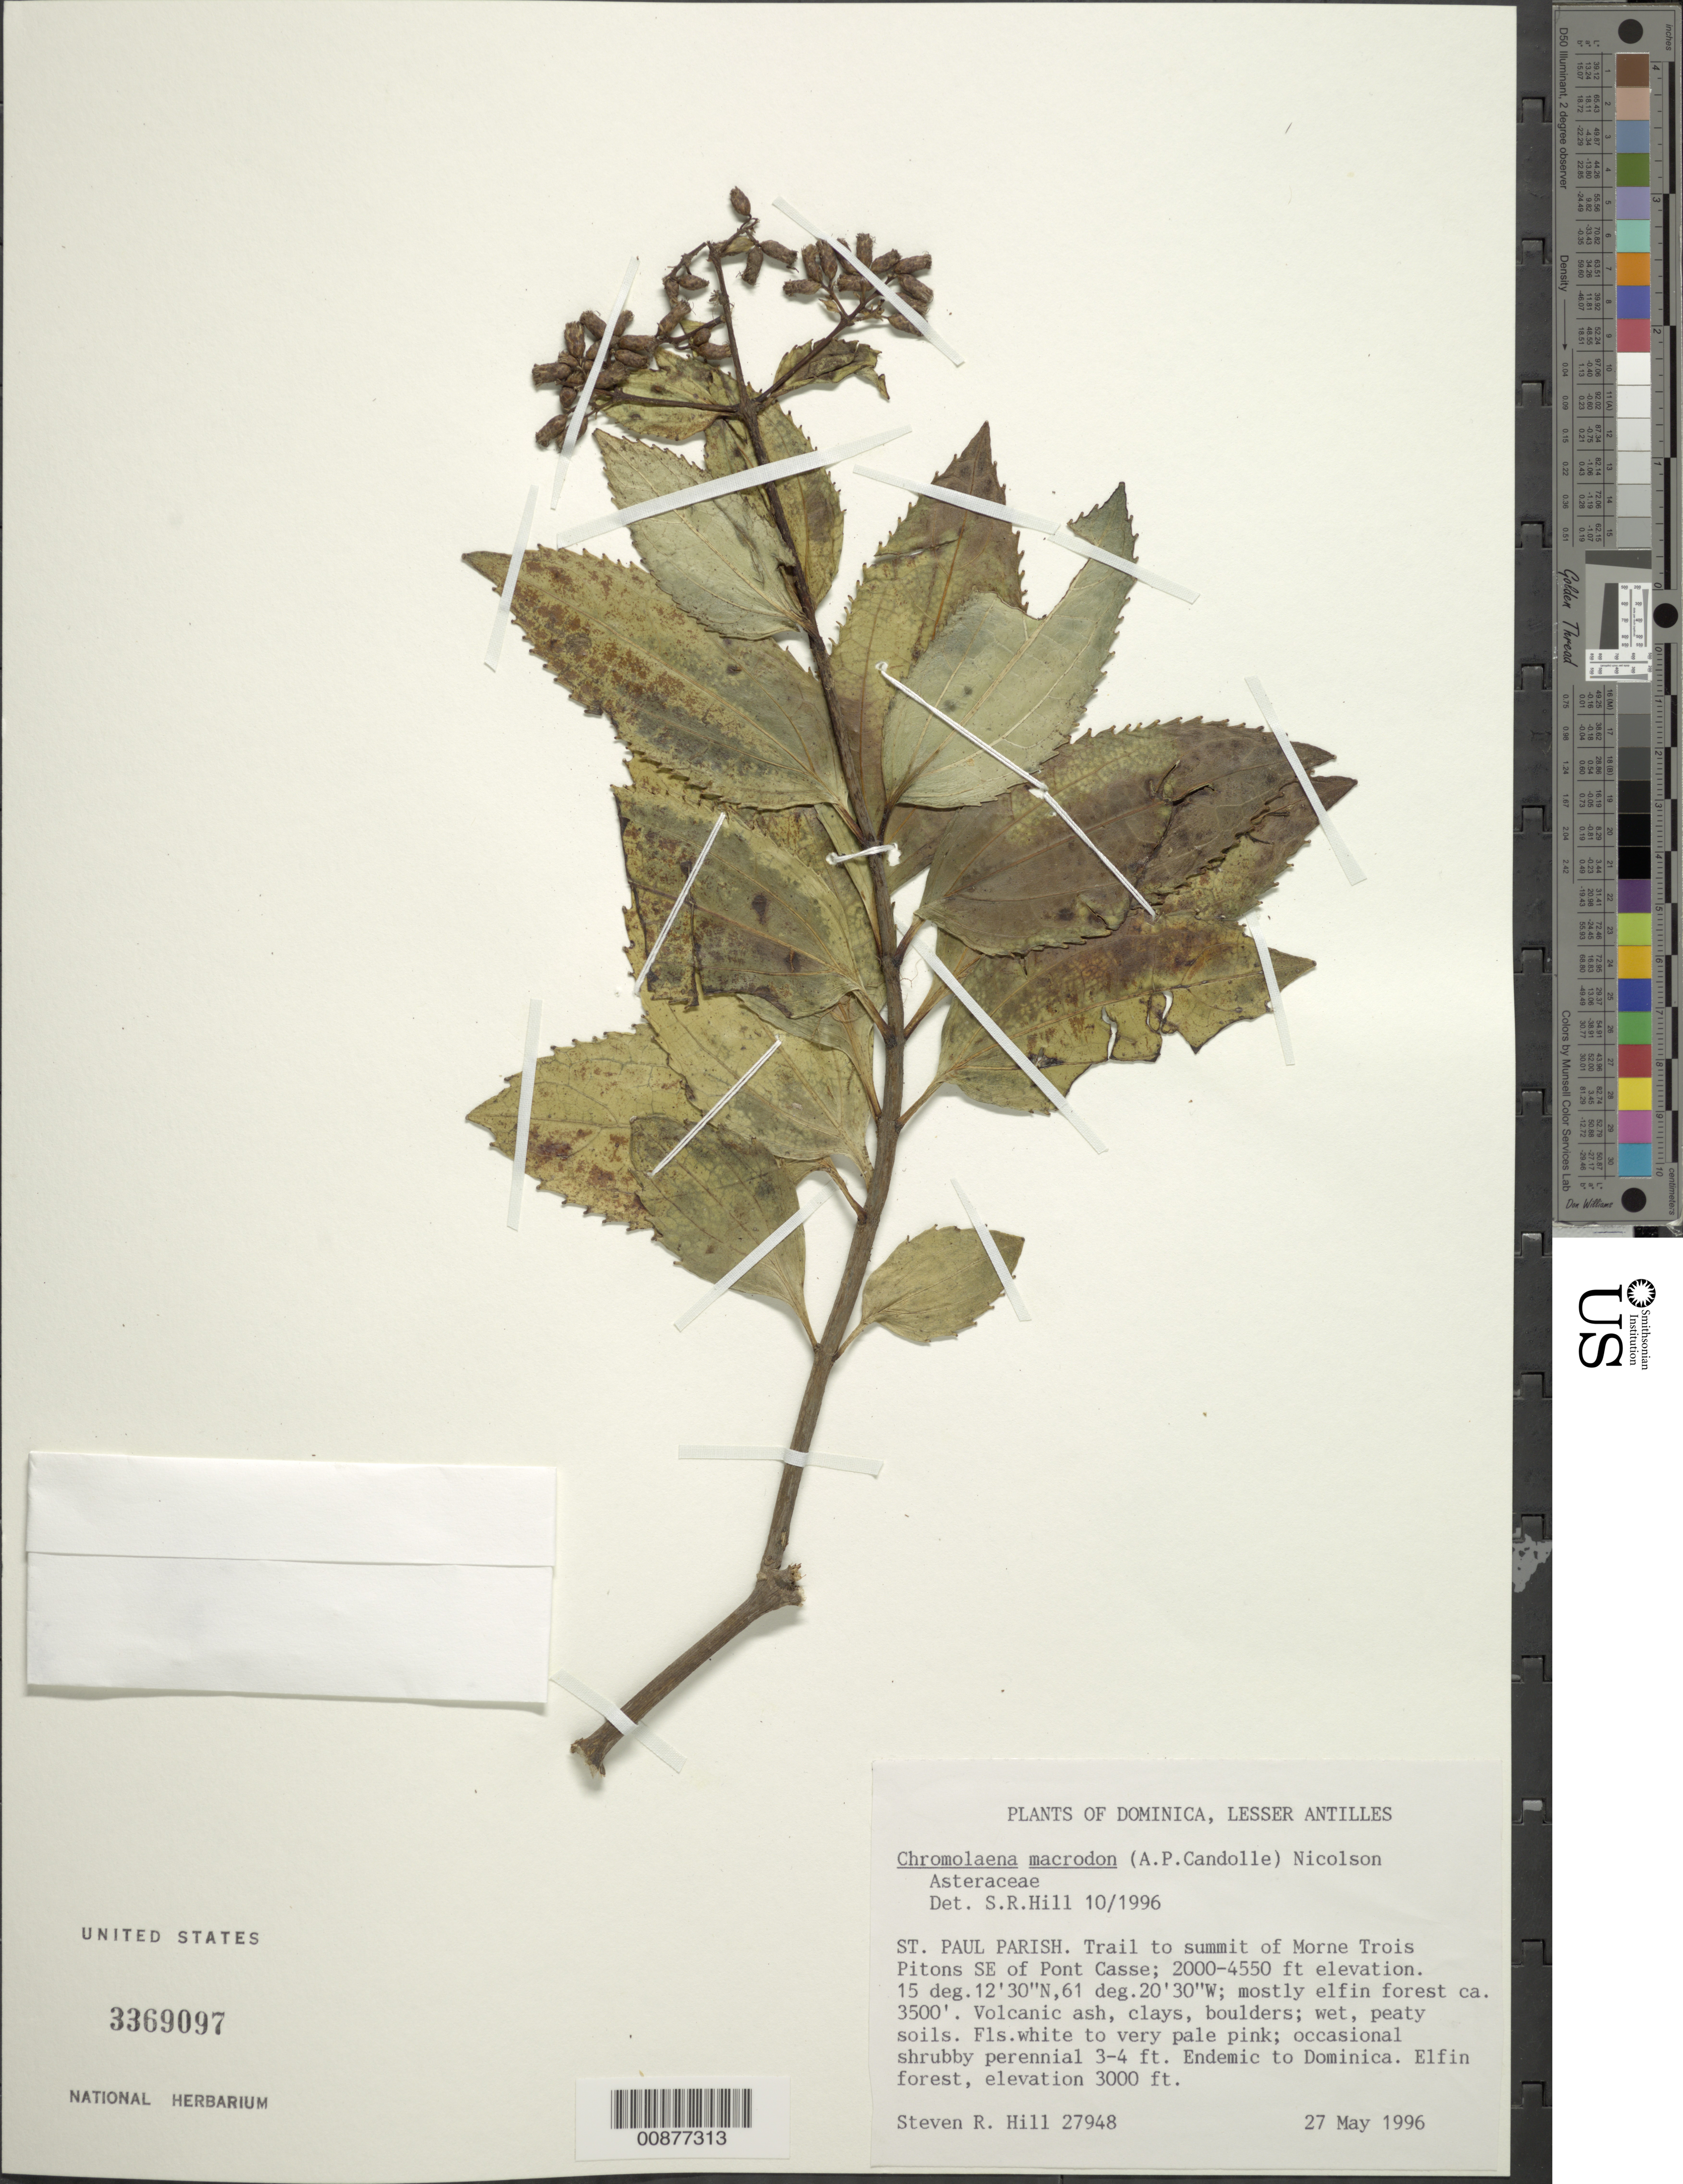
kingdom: Plantae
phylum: Tracheophyta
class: Magnoliopsida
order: Asterales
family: Asteraceae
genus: Chromolaena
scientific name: Chromolaena macrodon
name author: (DC.) Nicolson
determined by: Hill, Steven R.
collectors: S. R. Hill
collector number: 27948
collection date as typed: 27 May 1996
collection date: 1996-05-27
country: Dominica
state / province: St. Paul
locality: Trail to summit of Morne Trois Pitons, SE of Ponte Casse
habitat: Mostly elfin forest c. 3500'; volcanic ash, clays, bolders; wet peaty soils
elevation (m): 610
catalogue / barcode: US 339097